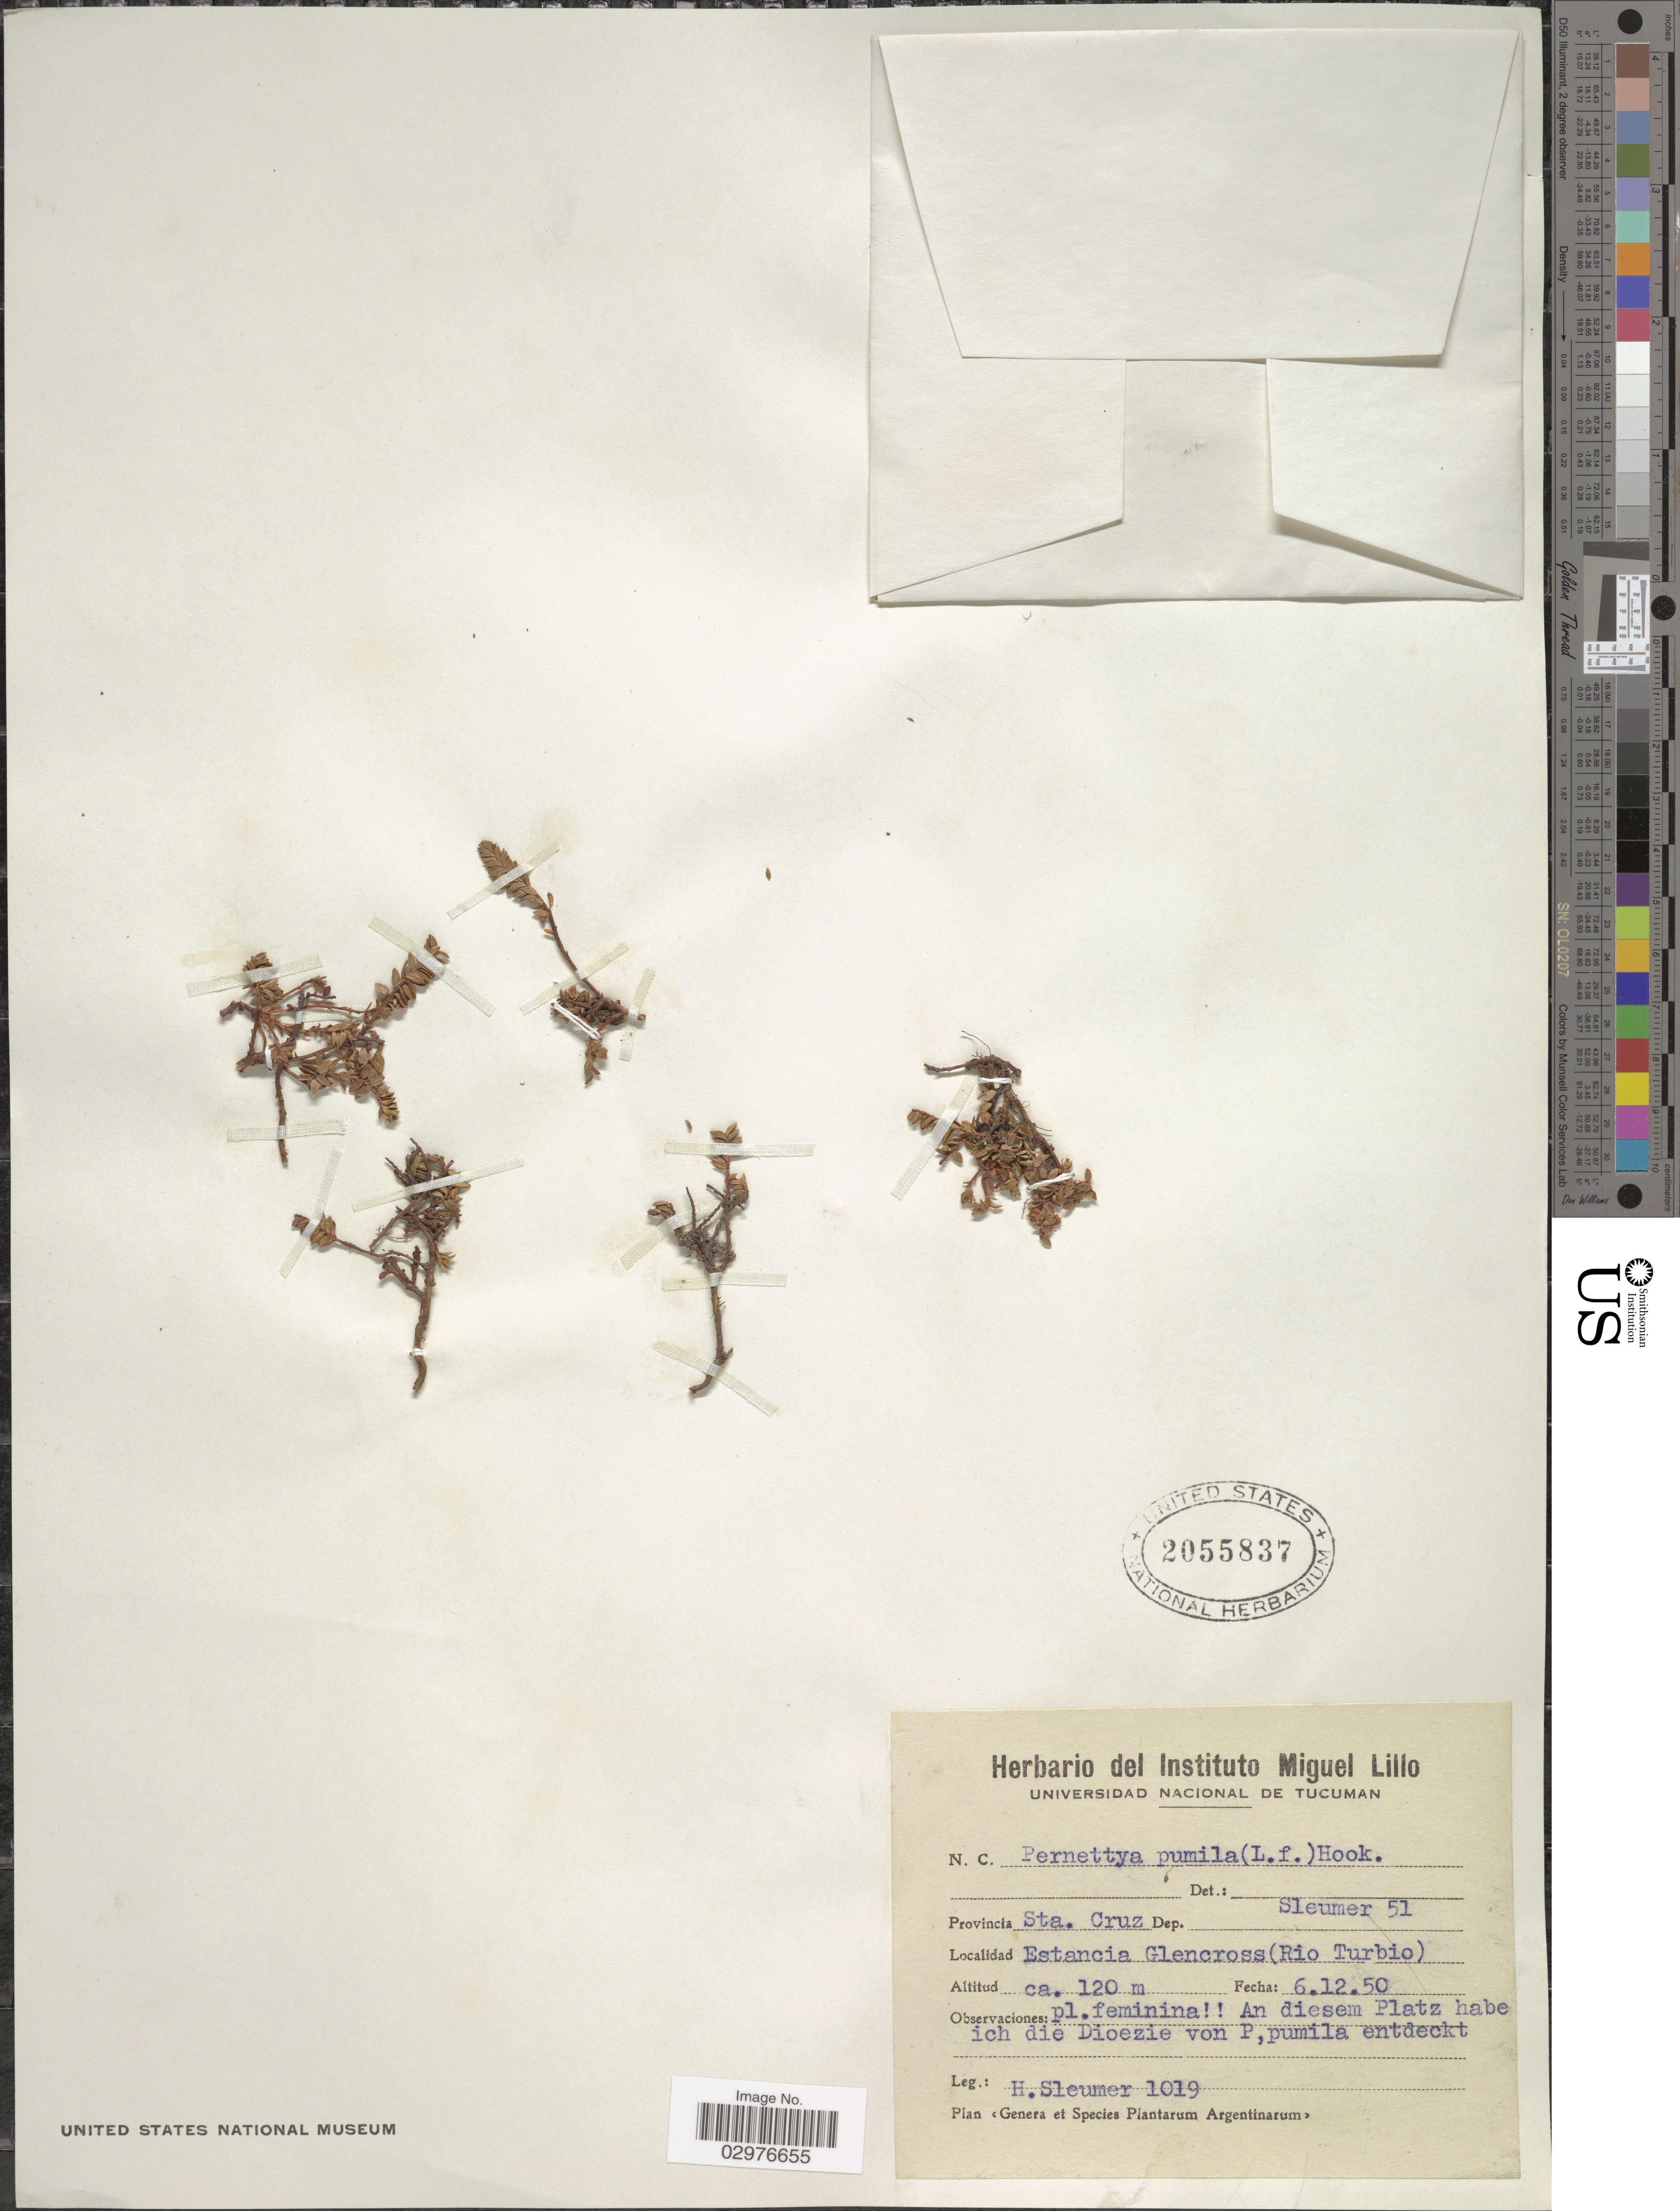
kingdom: Plantae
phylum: Tracheophyta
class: Magnoliopsida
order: Ericales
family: Ericaceae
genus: Gaultheria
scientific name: Gaultheria pumila var. pumila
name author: (L. f.) D.J. Middleton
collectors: H. O. Sleumer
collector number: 1019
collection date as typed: Transcribed d/m/y: 6/12/50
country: Argentina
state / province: Santa Cruz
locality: Dep. Sleumer 51. Estancia Glencross (Rio Turbio).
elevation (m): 120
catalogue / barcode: US 2055837